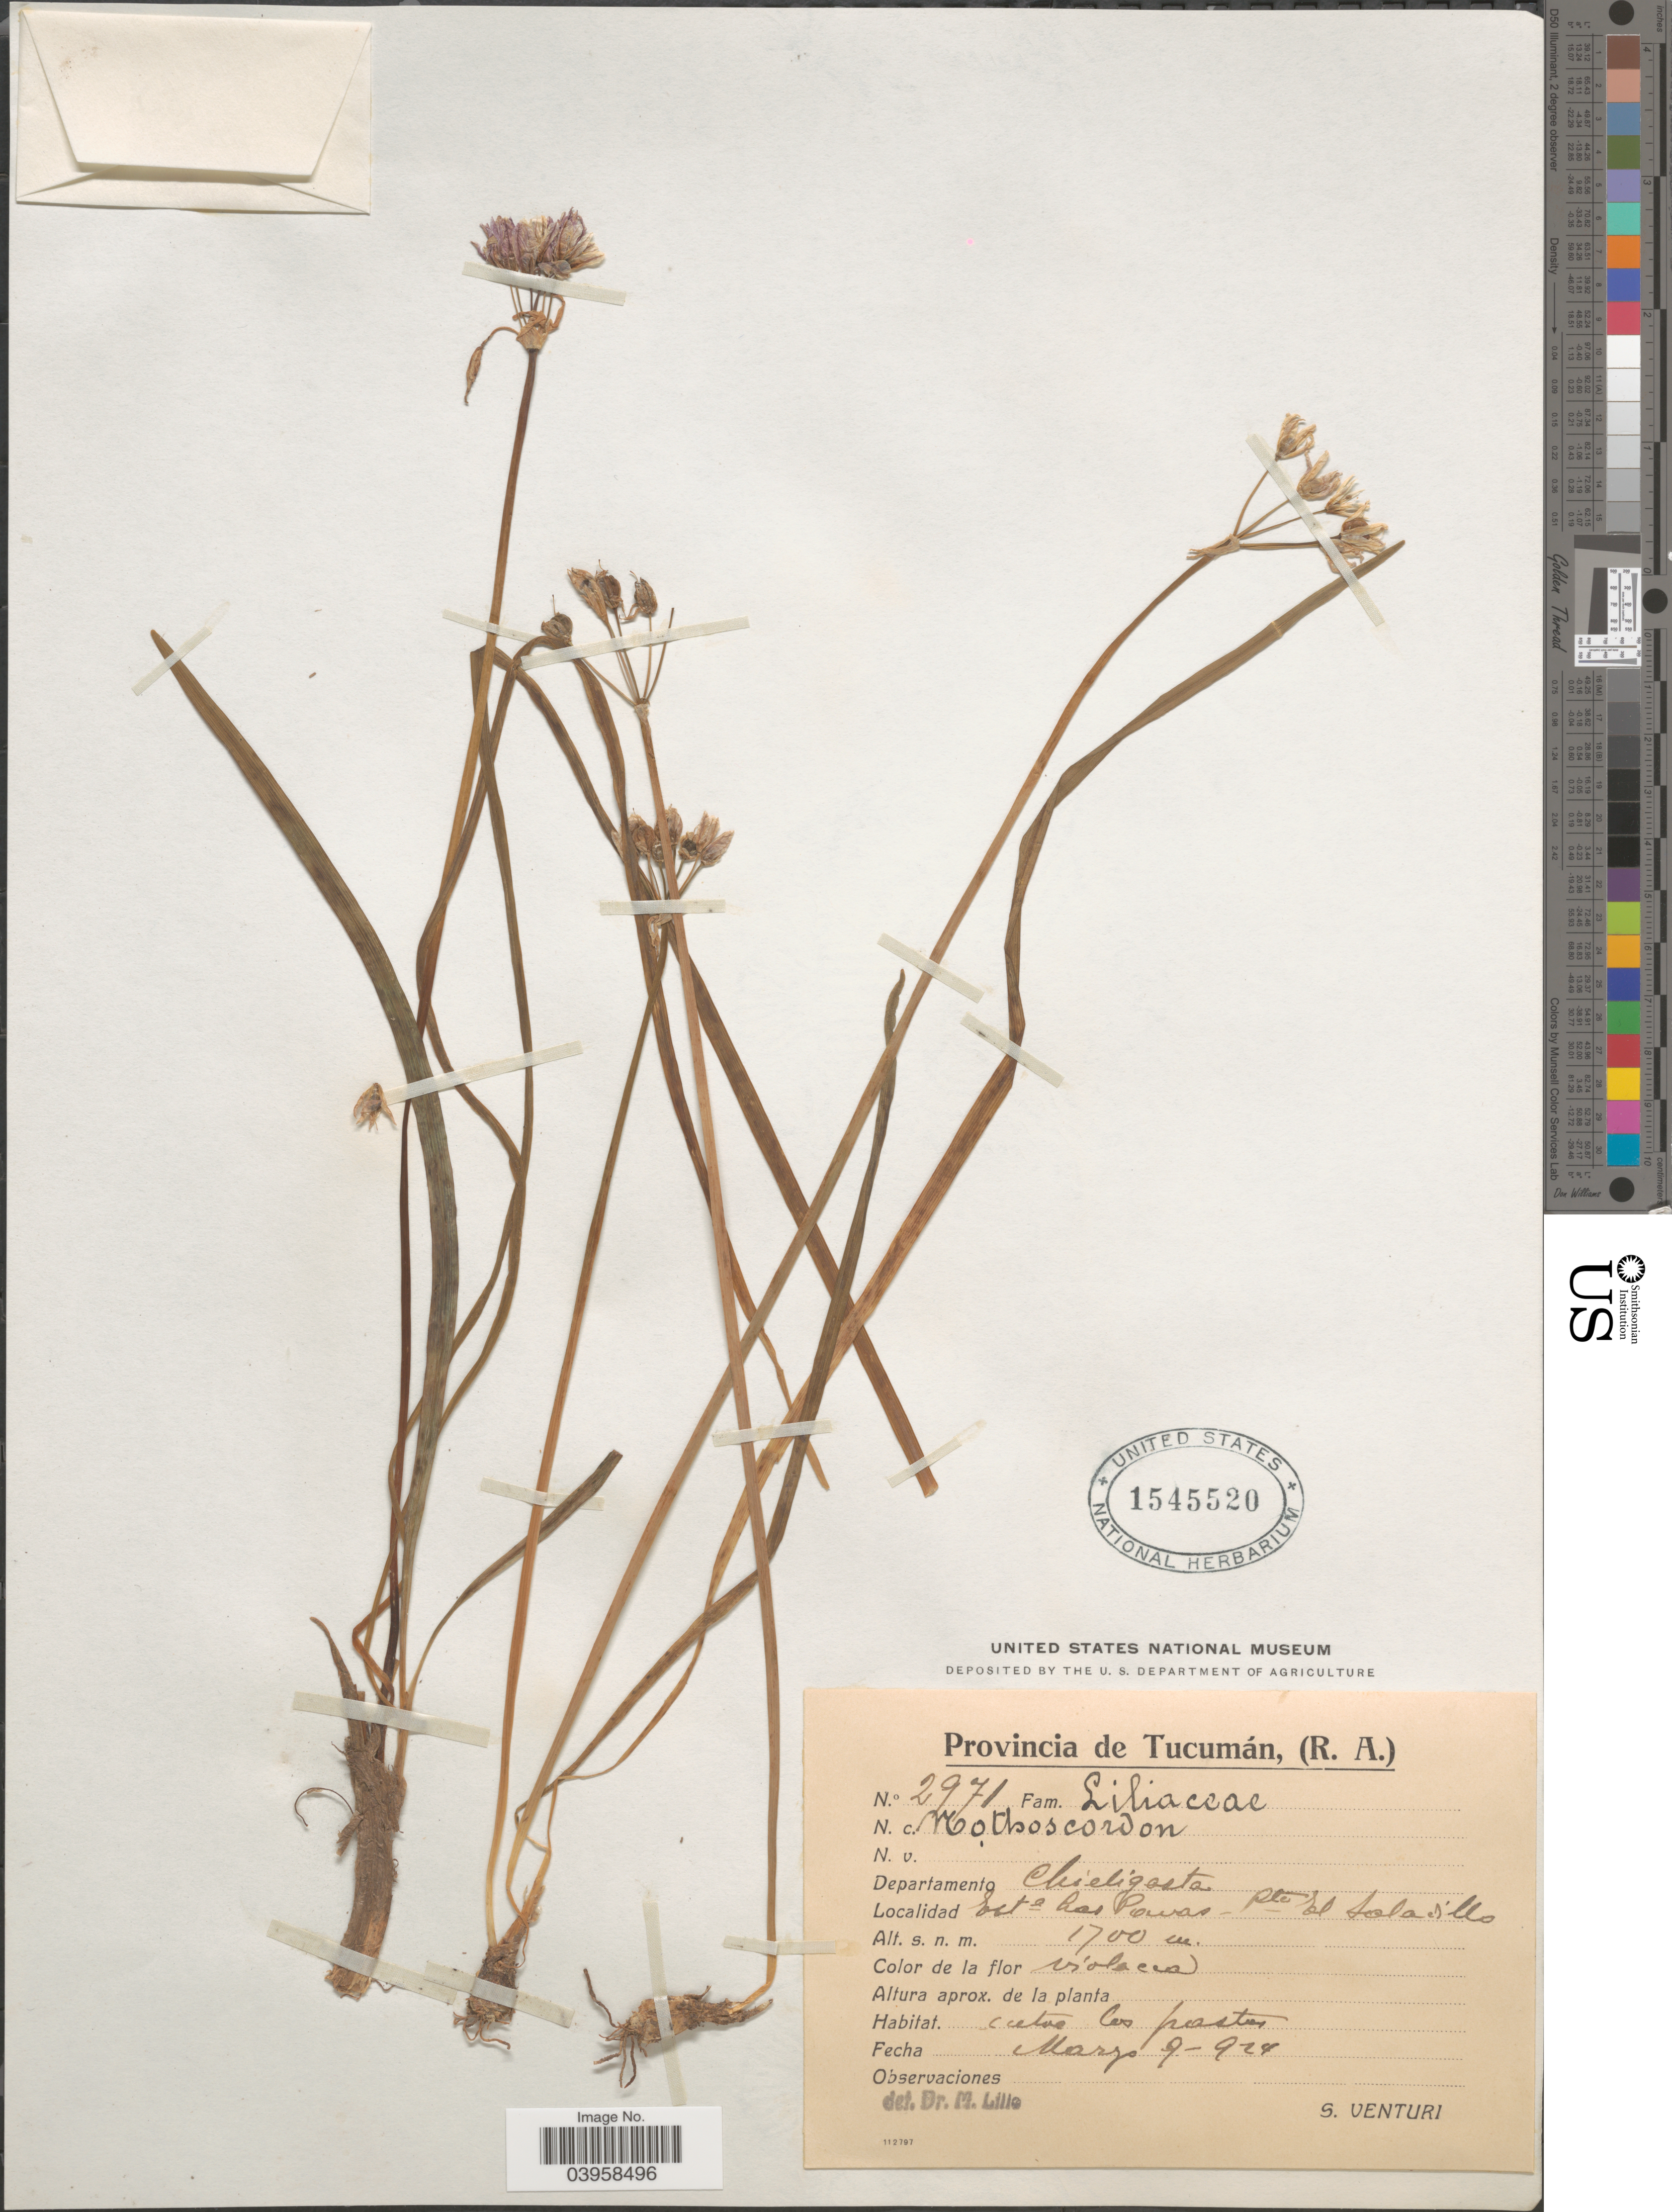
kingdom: Plantae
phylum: Tracheophyta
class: Liliopsida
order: Asparagales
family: Amaryllidaceae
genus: Nothoscordum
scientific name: Nothoscordum sp.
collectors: S. Venturi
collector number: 2971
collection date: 1924-03-09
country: Argentina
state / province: Tucuman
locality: Departamento Chicligasta. Esta Las Pavas- Pte El Saladillo.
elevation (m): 1700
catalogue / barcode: US 1545520